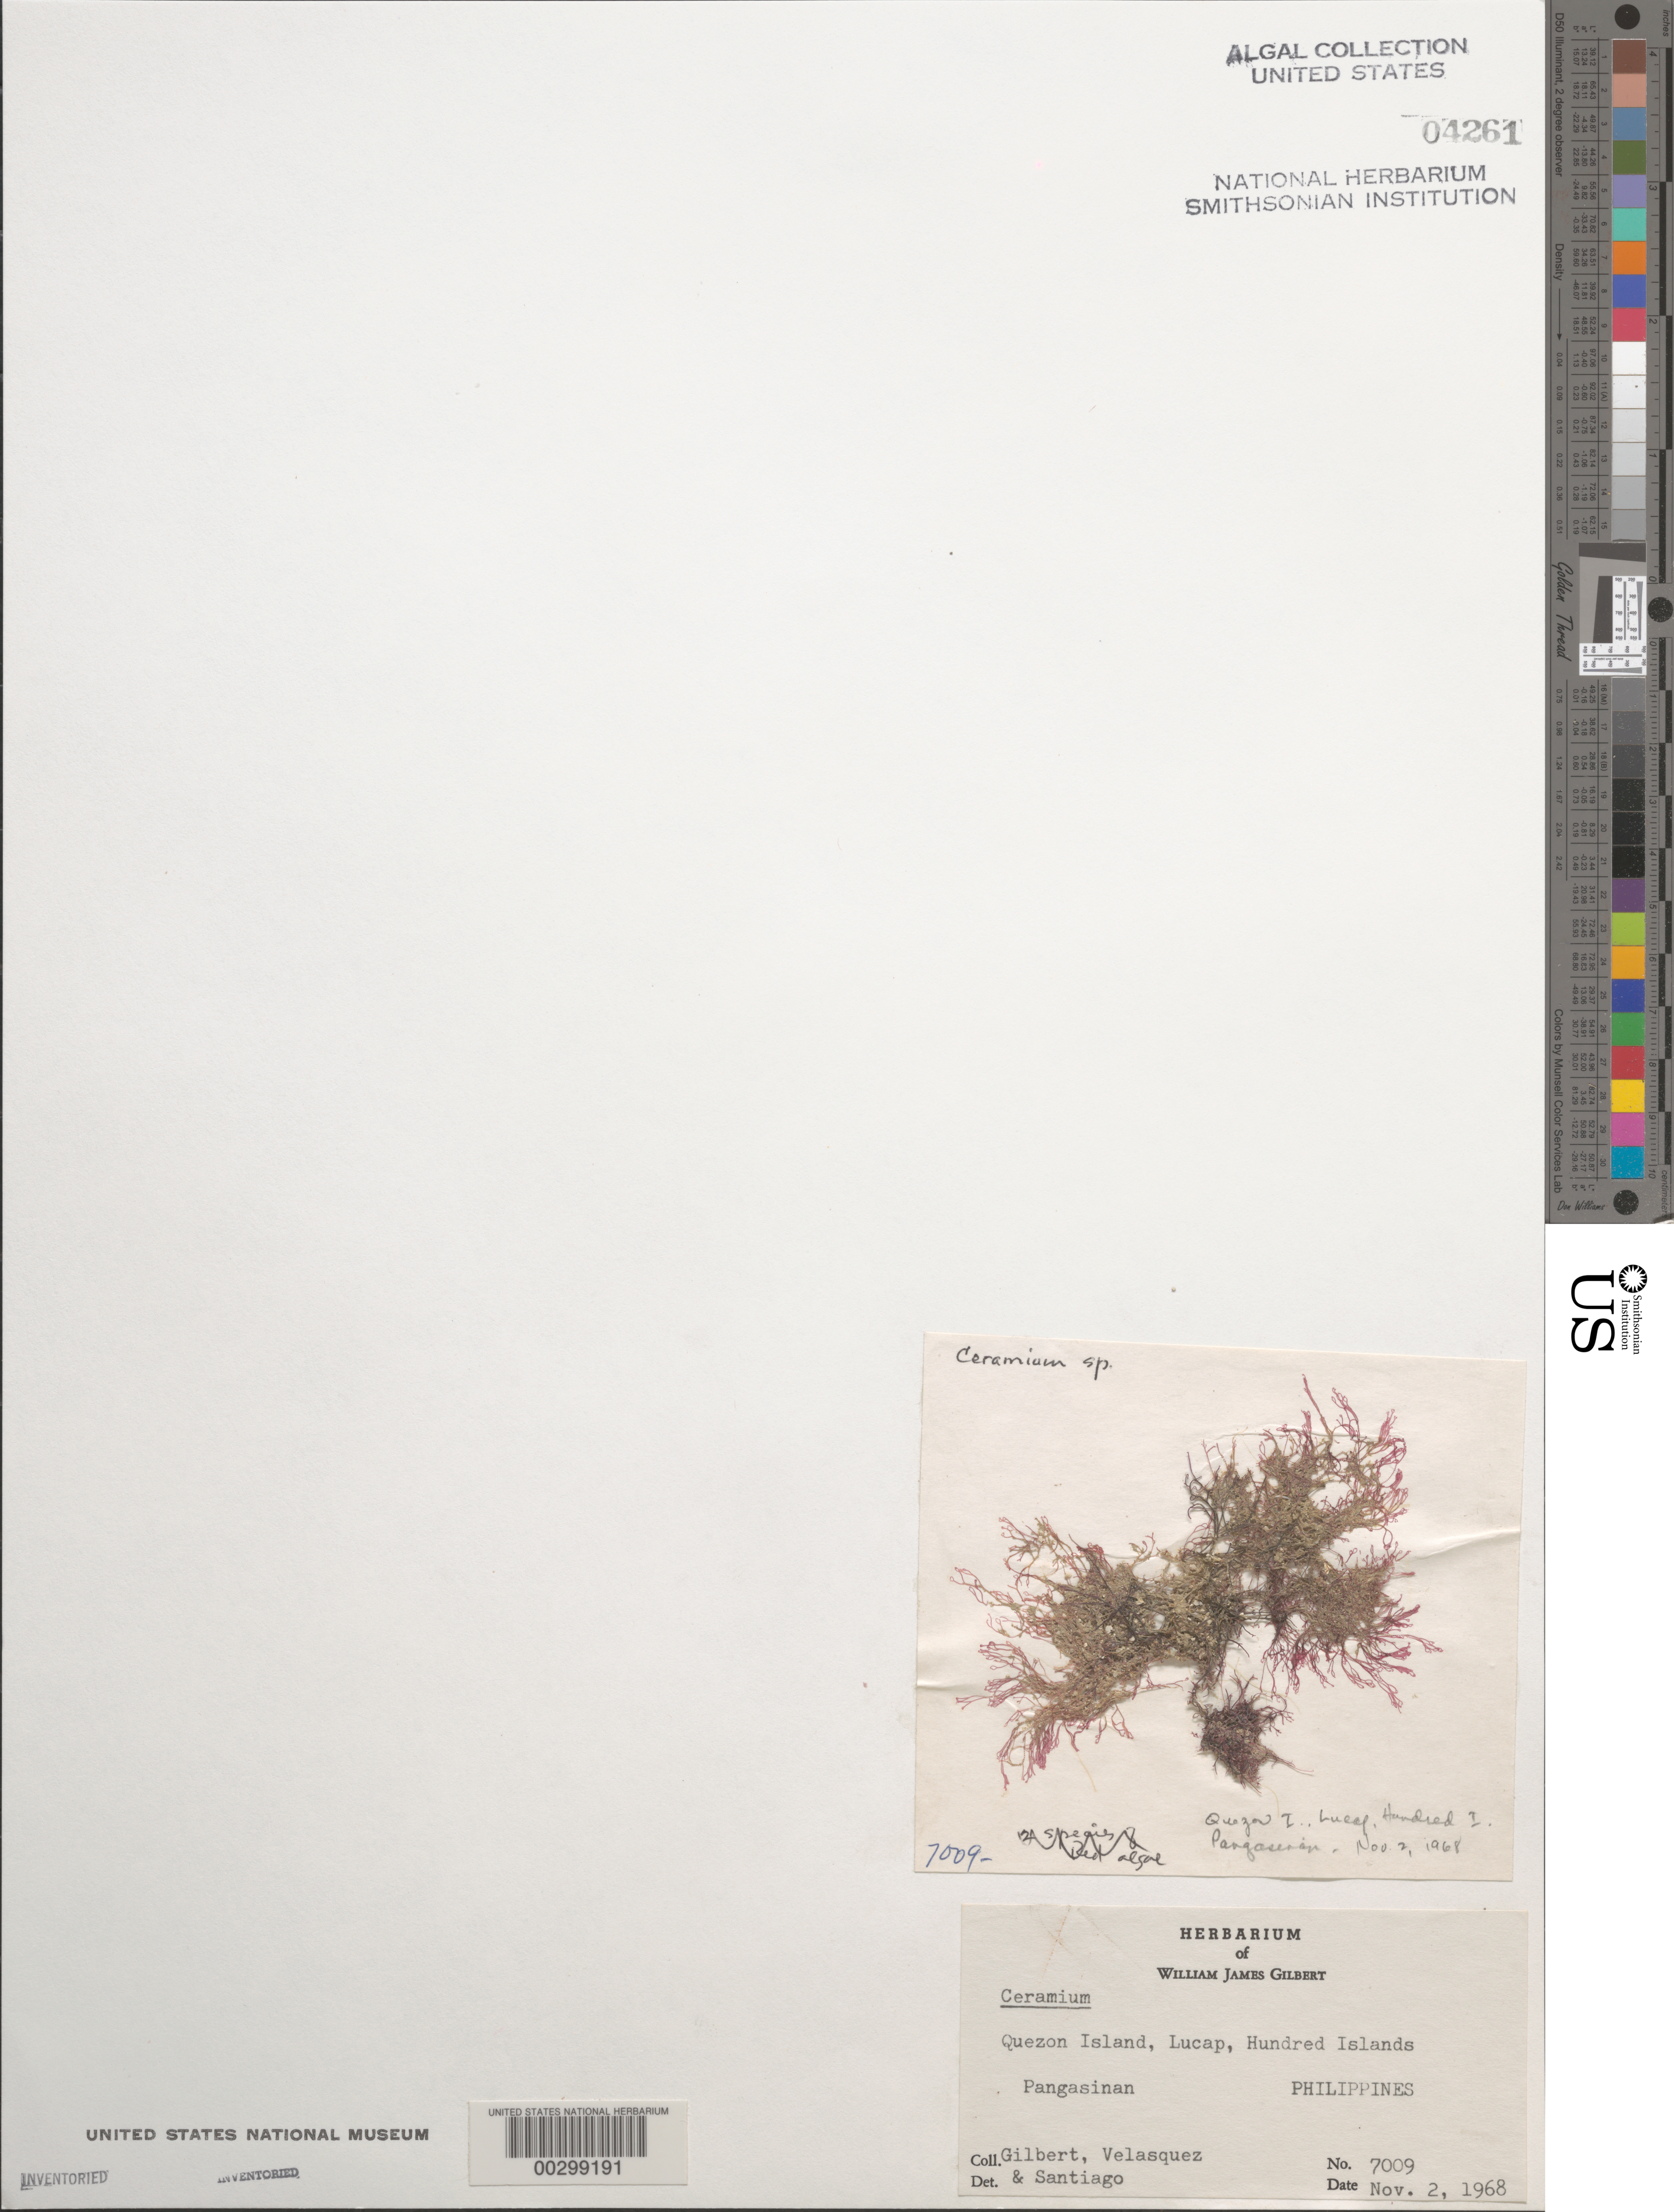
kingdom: Plantae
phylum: Rhodophyta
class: Florideophyceae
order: Ceramiales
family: Ceramiaceae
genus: Ceramium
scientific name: Ceramium sp.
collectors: W. J. Gilbert, G. Velasquez & A. Santiago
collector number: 7009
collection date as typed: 02 Nov 1968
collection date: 1968-11-02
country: Philippines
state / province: Ilocos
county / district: Pangasinan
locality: Quezon island, lucap, hundred islands, pangasinan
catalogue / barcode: US 4261